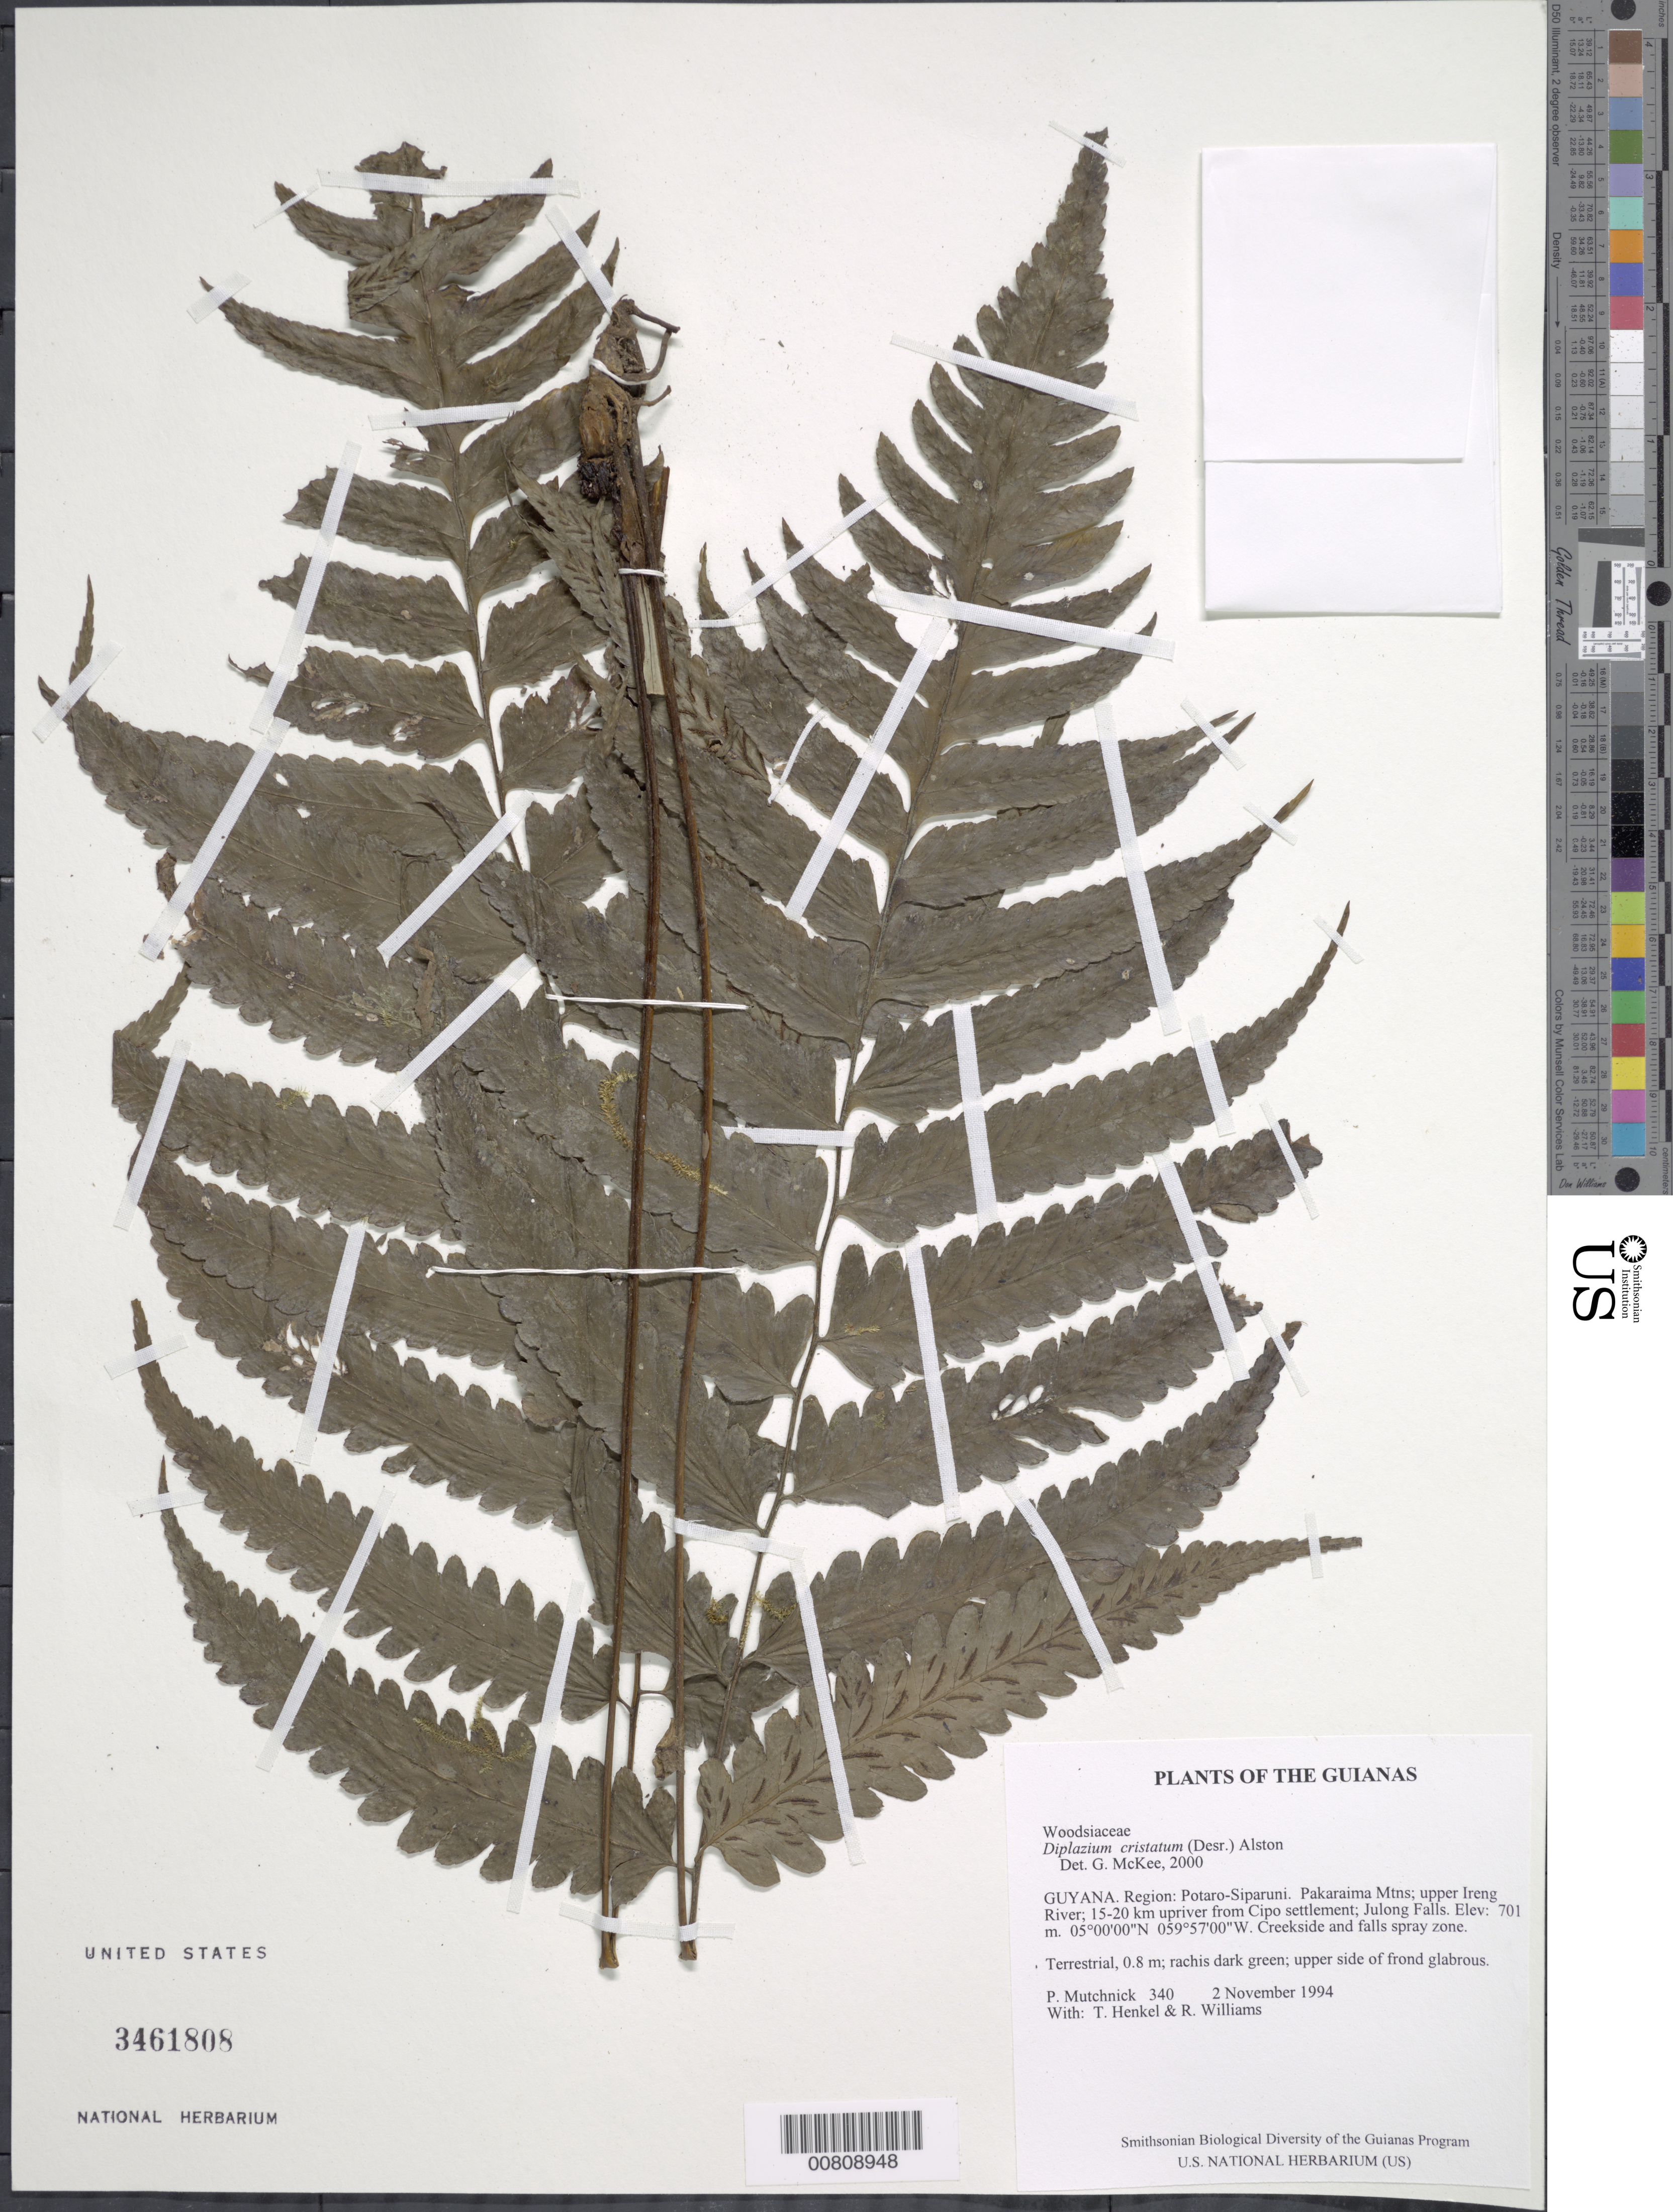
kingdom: Plantae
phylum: Tracheophyta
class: Polypodiopsida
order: Polypodiales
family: Athyriaceae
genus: Diplazium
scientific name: Diplazium cristatum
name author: (Desr.) Alston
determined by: McKee, G. S., (US), NMNH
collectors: P. Mutchnick, T. Henkel & R. Williams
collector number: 340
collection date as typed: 2 November 1994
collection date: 1994-11-02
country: Guyana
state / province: Potaro-Siparuni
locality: Pakaraima Mtns; upper Ireng River; 15-20 km upriver from Cipo settlement; Julong Falls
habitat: Creekside and falls spray zone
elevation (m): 701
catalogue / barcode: US 3461808